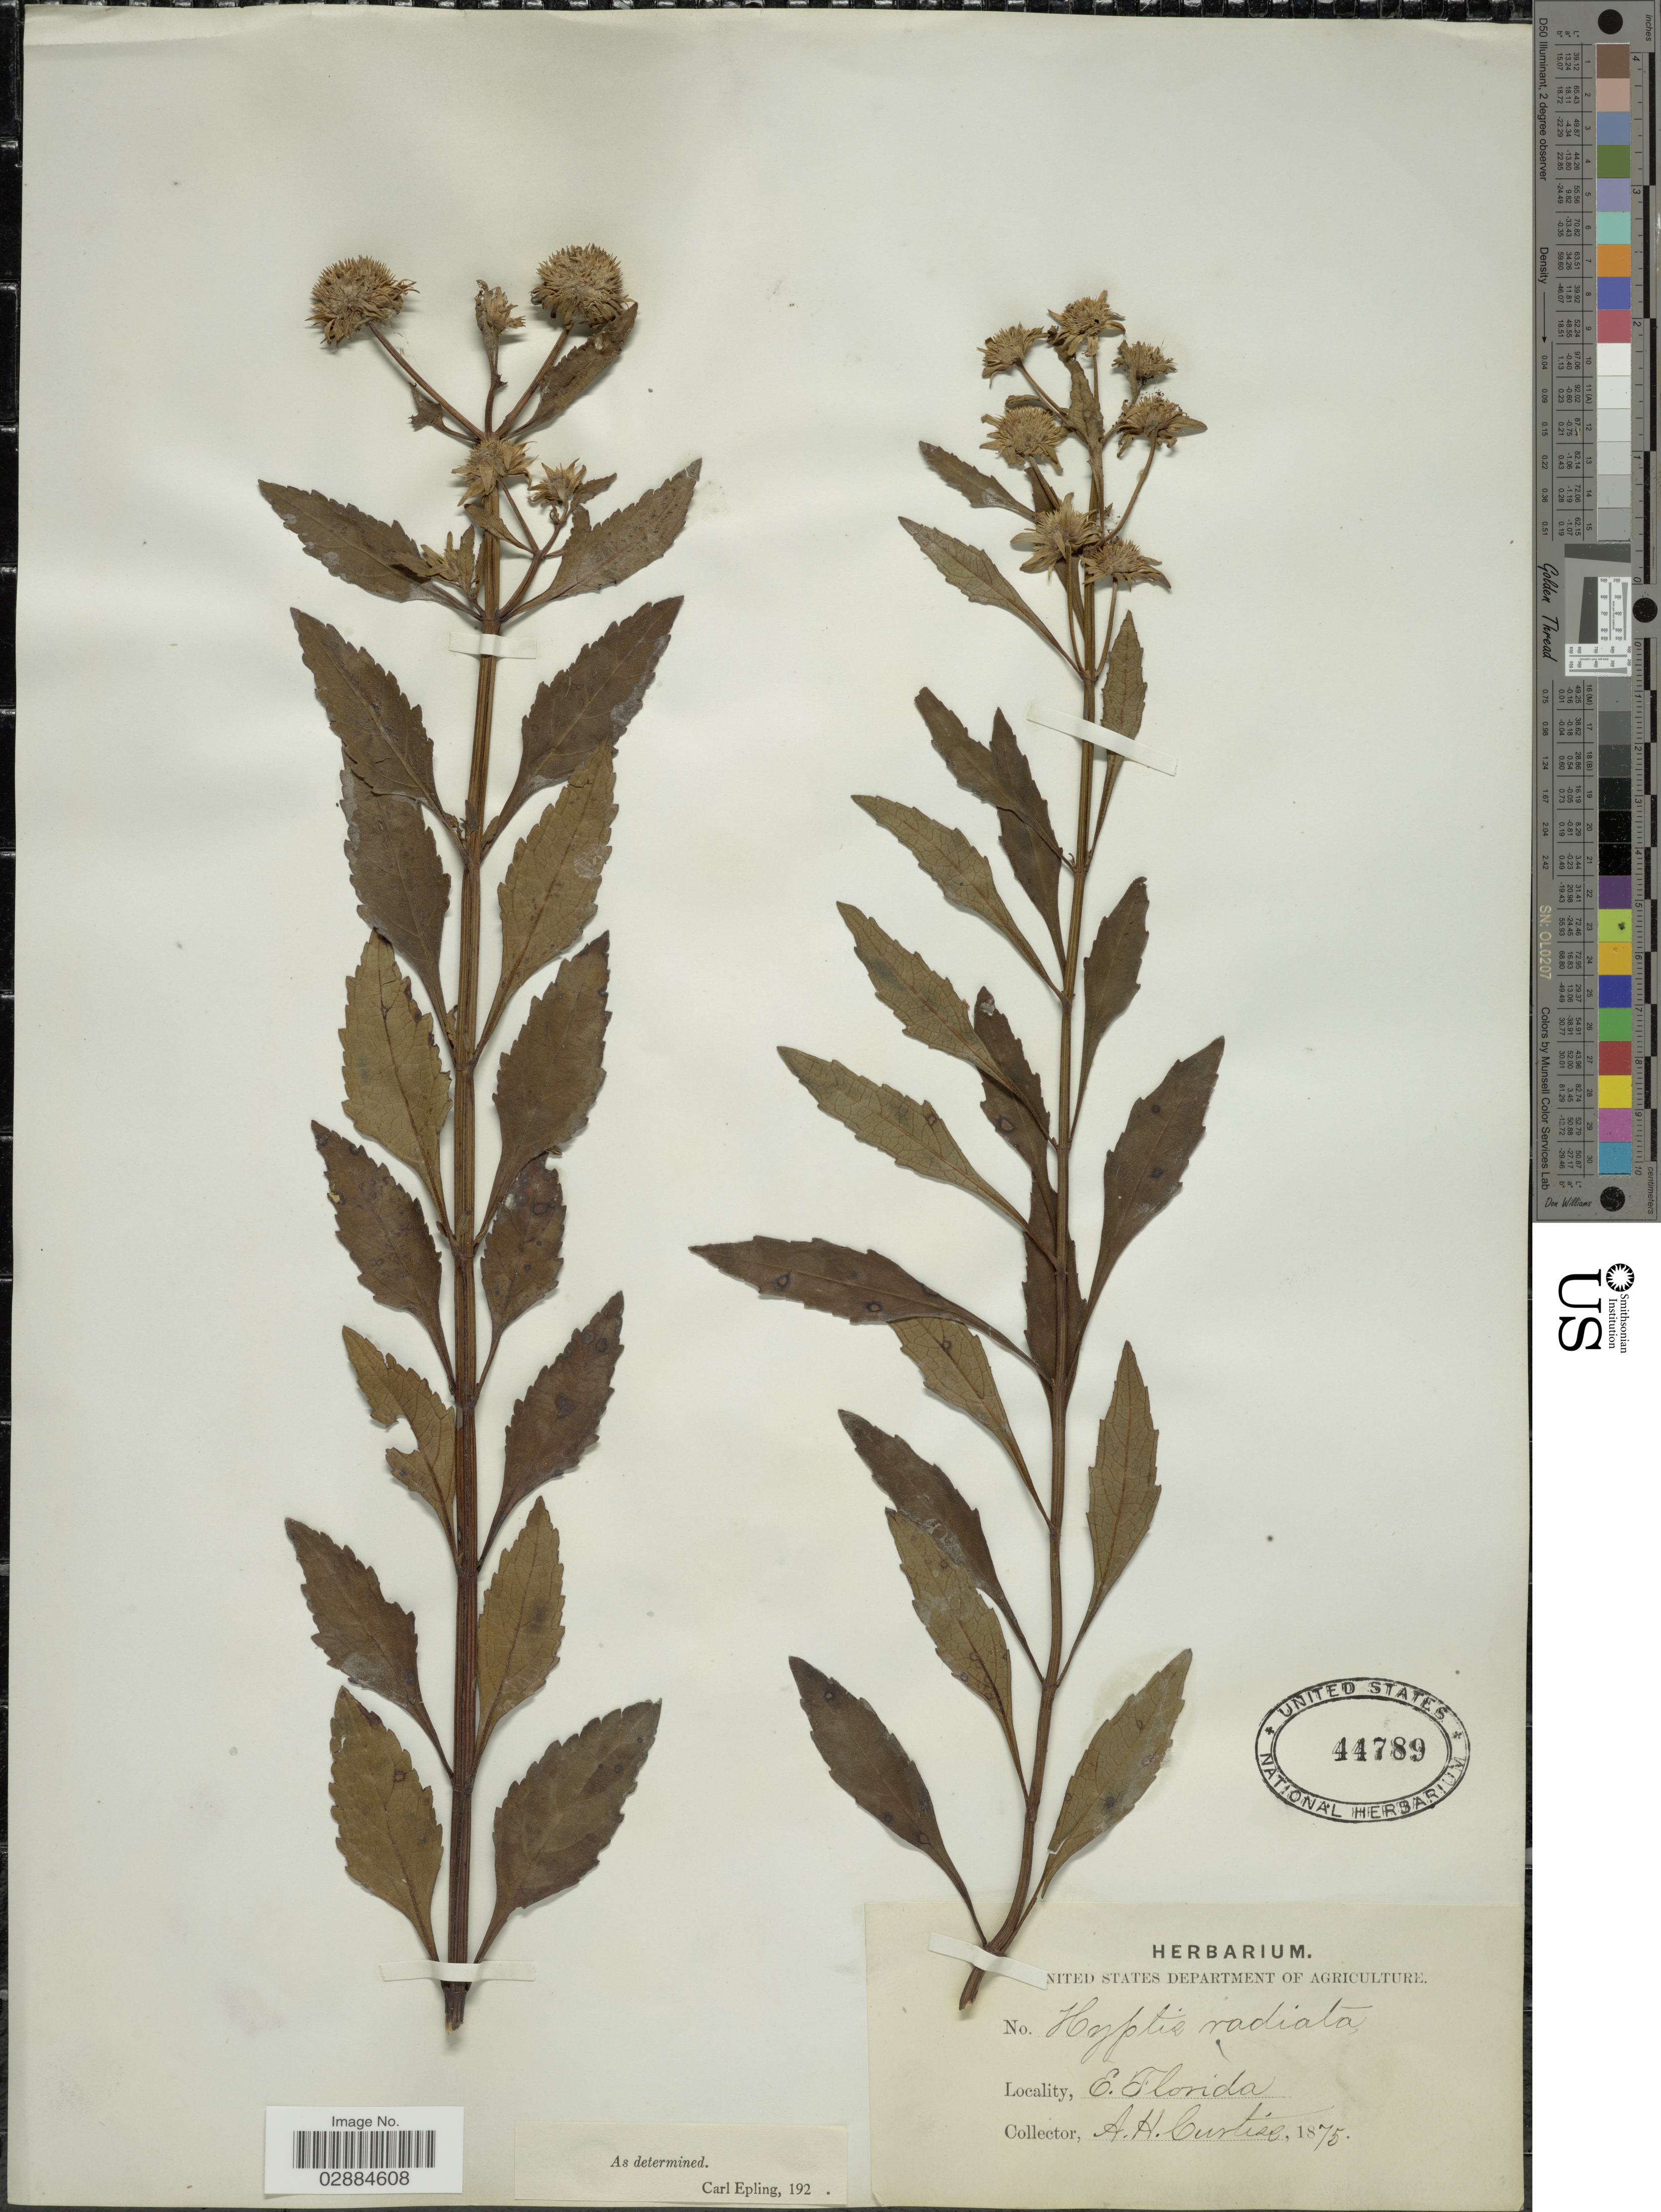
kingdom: Plantae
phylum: Tracheophyta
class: Magnoliopsida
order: Lamiales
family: Lamiaceae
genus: Hyptis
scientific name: Hyptis radiata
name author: Kunth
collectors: A. H. Curtiss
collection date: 1875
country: United States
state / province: Florida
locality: E. Florida.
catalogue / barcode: US 44789